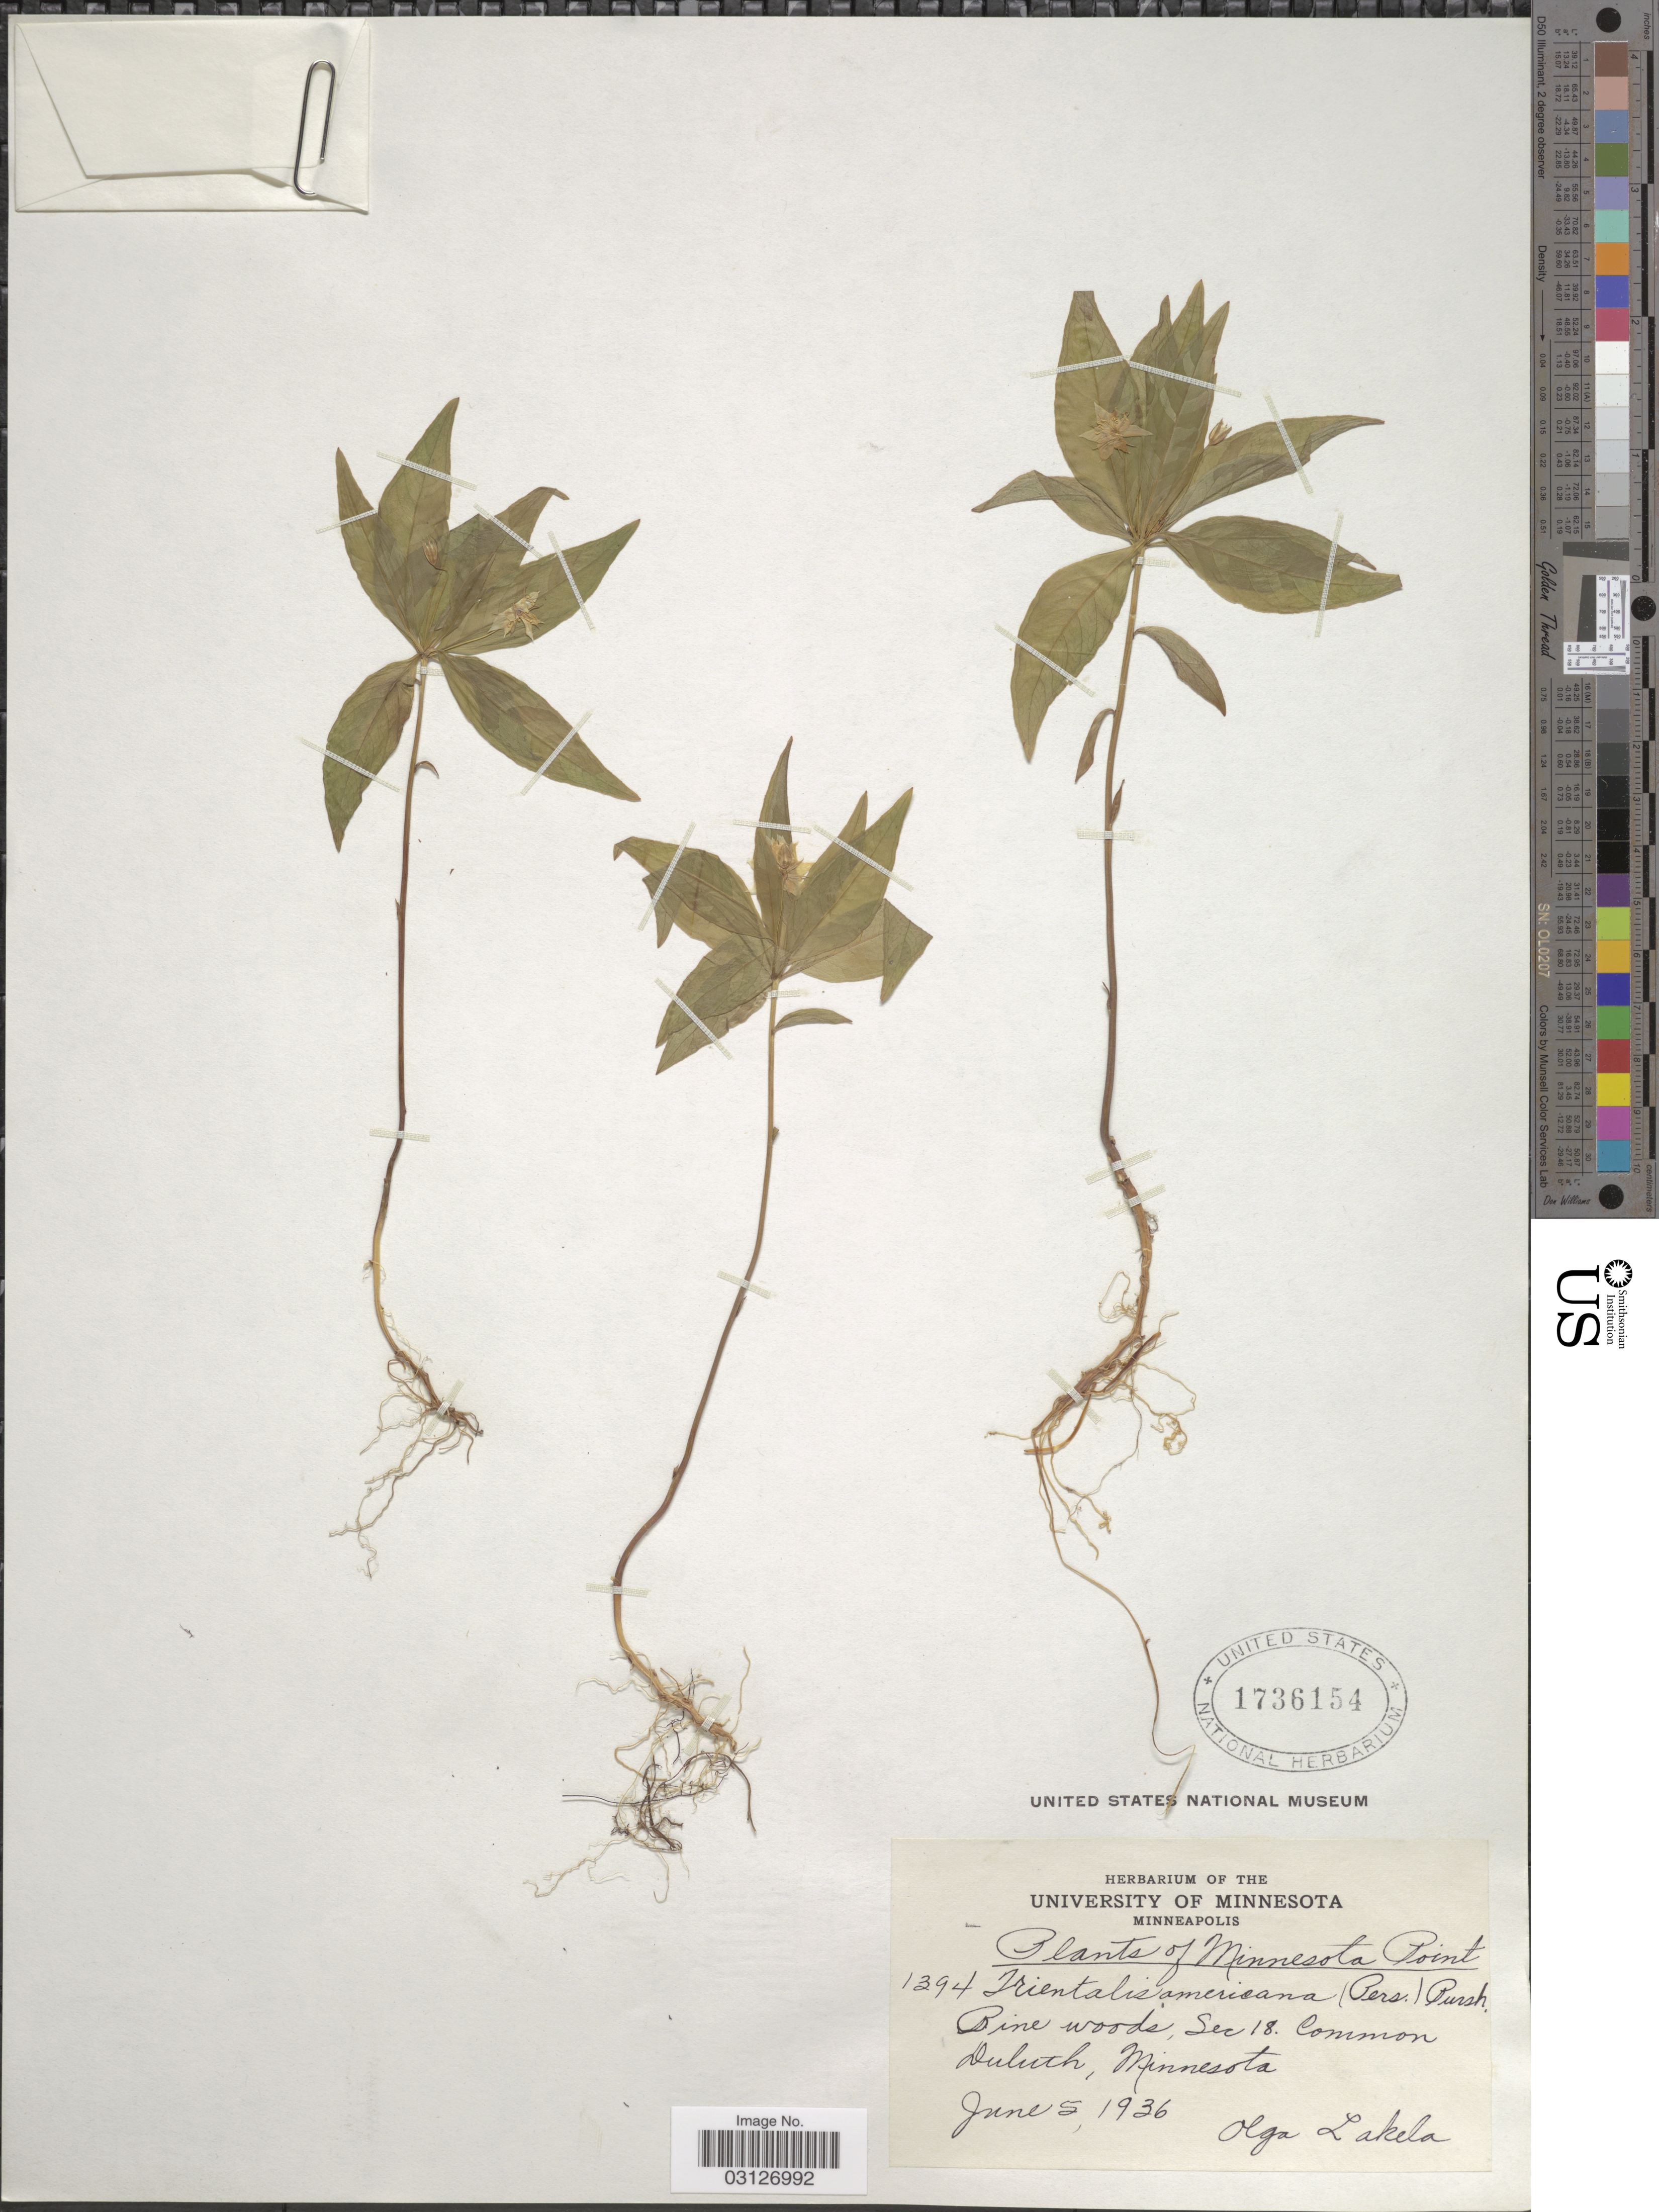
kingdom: Plantae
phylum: Tracheophyta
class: Magnoliopsida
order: Ericales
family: Primulaceae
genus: Trientalis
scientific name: Trientalis americana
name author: Pursh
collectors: O. K. Lakela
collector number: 1394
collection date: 1936-06-05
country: United States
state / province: Minnesota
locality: Pine woods, Sec. 18. Common Duluth.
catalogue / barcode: US 1736154